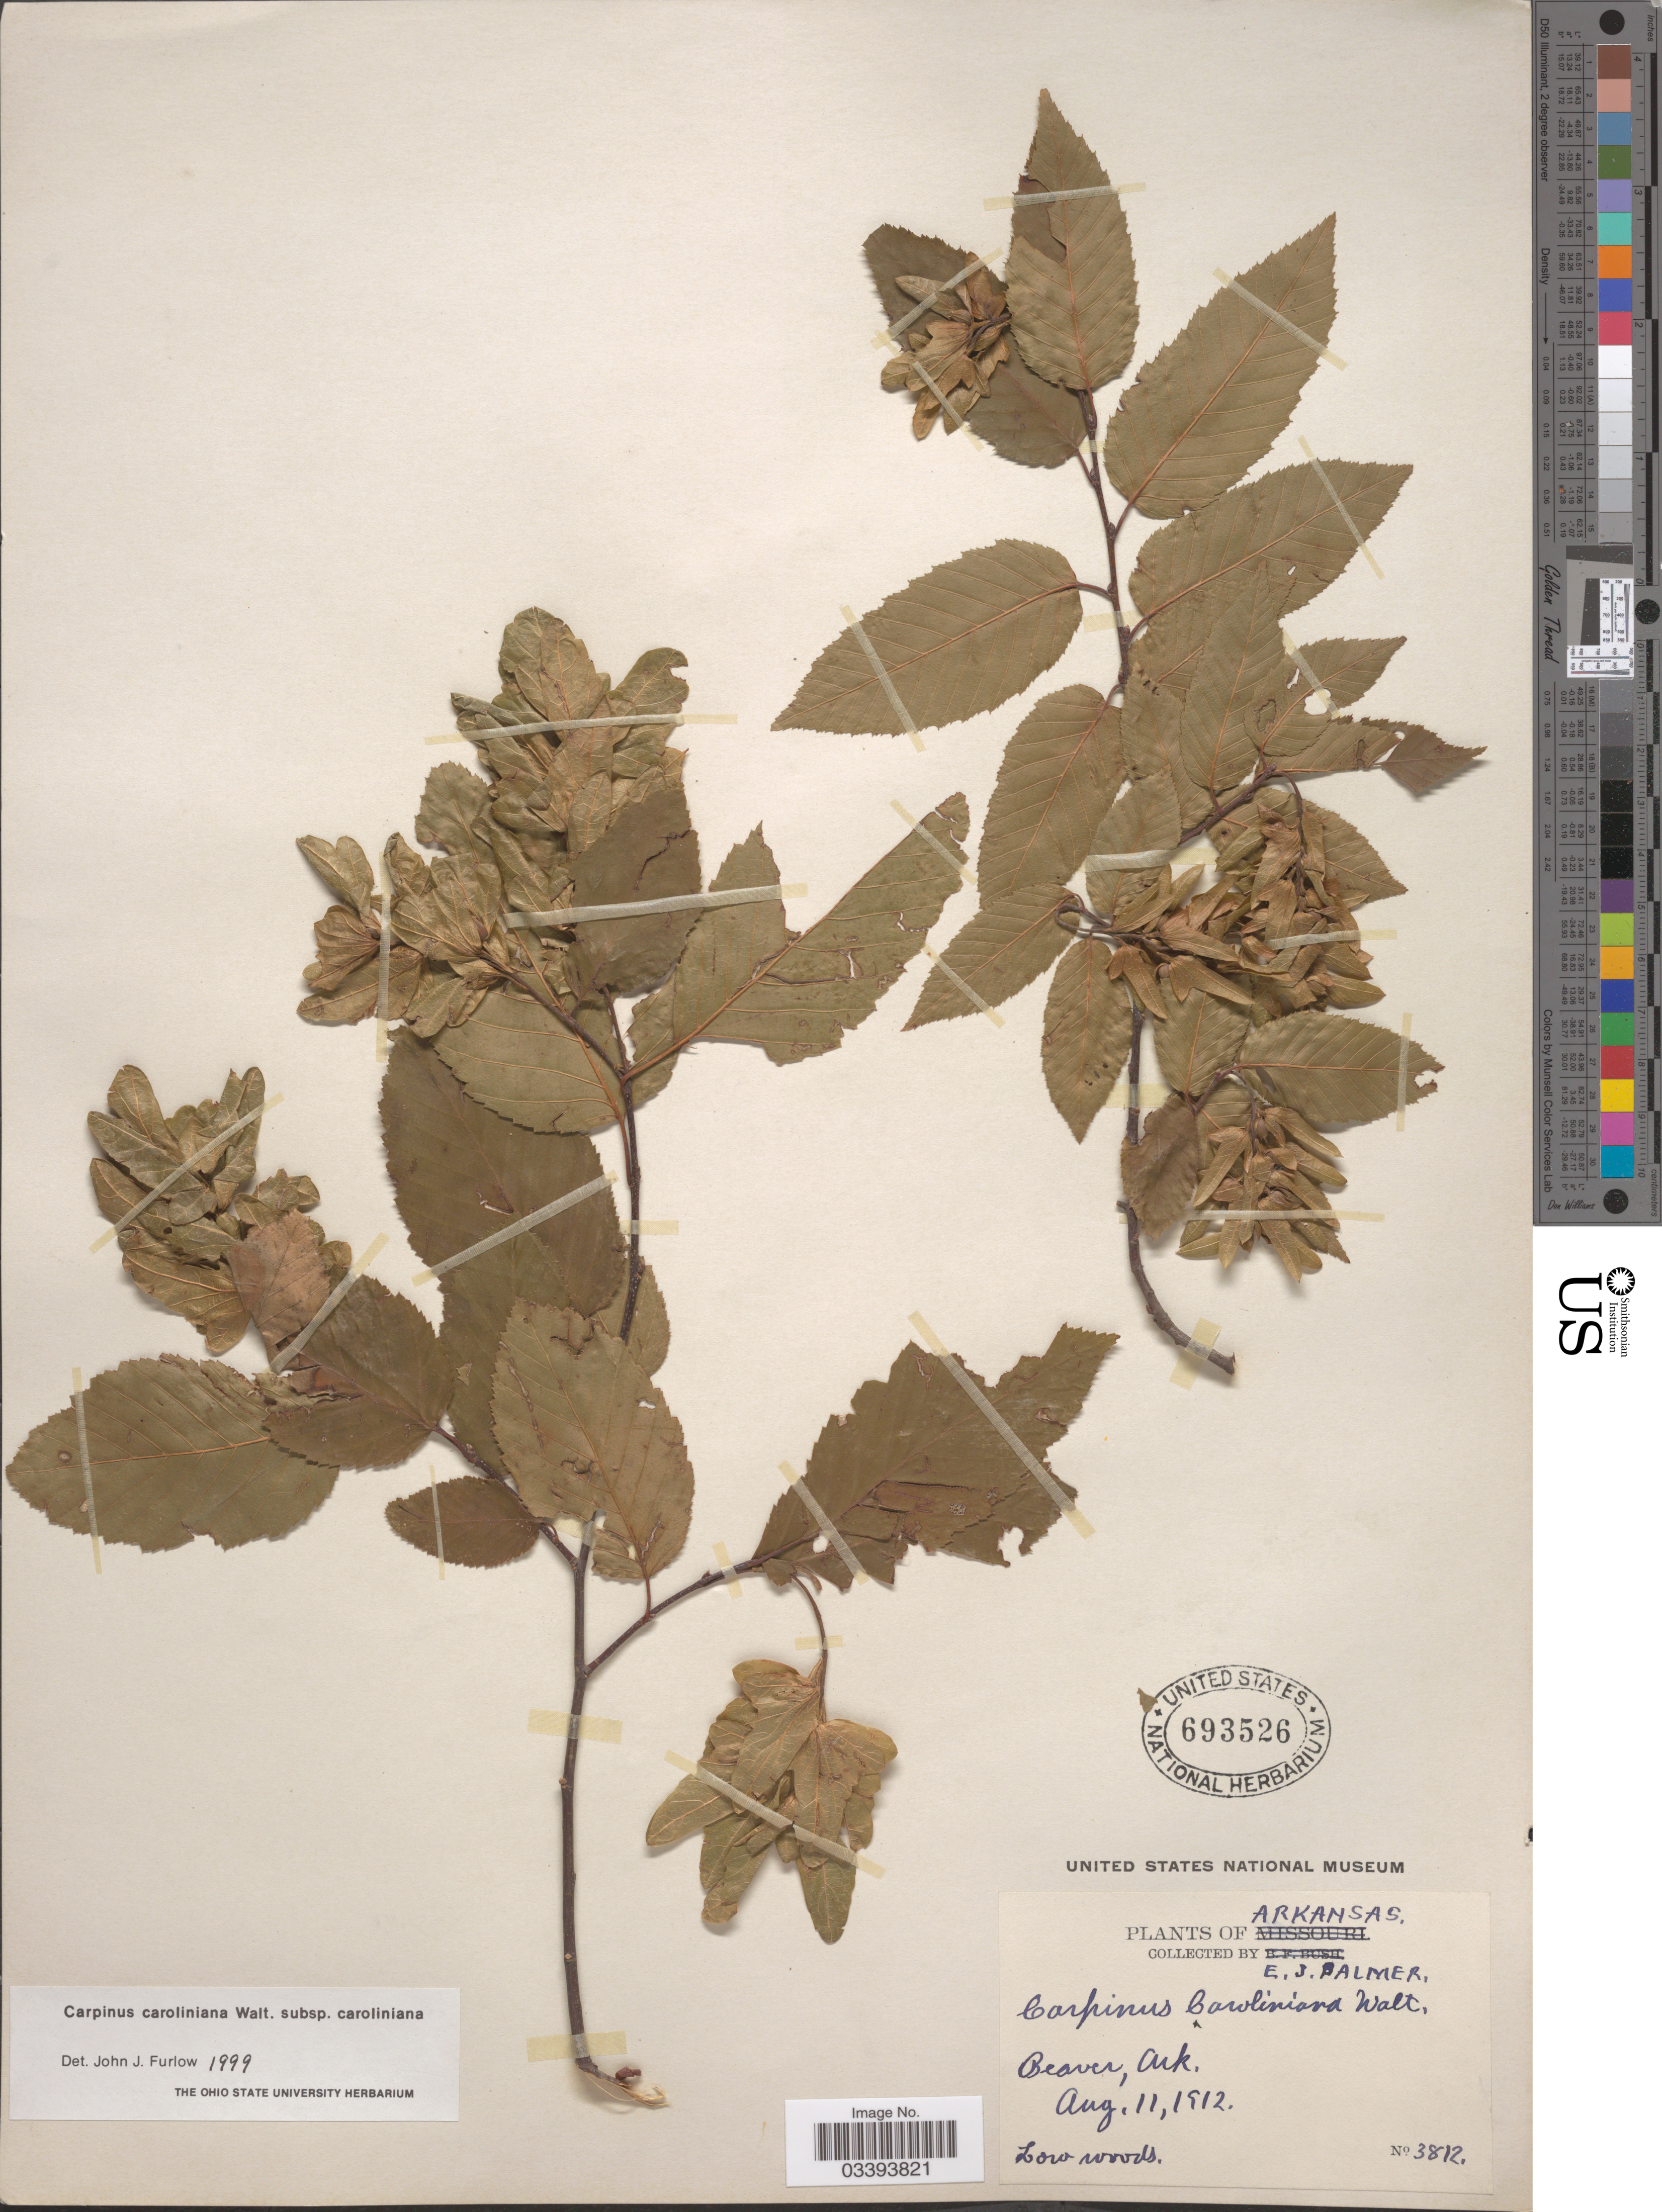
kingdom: Plantae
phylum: Tracheophyta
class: Magnoliopsida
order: Fagales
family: Betulaceae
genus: Carpinus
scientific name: Carpinus caroliniana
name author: Walter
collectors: E. J. Palmer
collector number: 3812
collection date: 1912-08-11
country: United States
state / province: Arkansas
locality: Beaver.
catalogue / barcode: US 693526